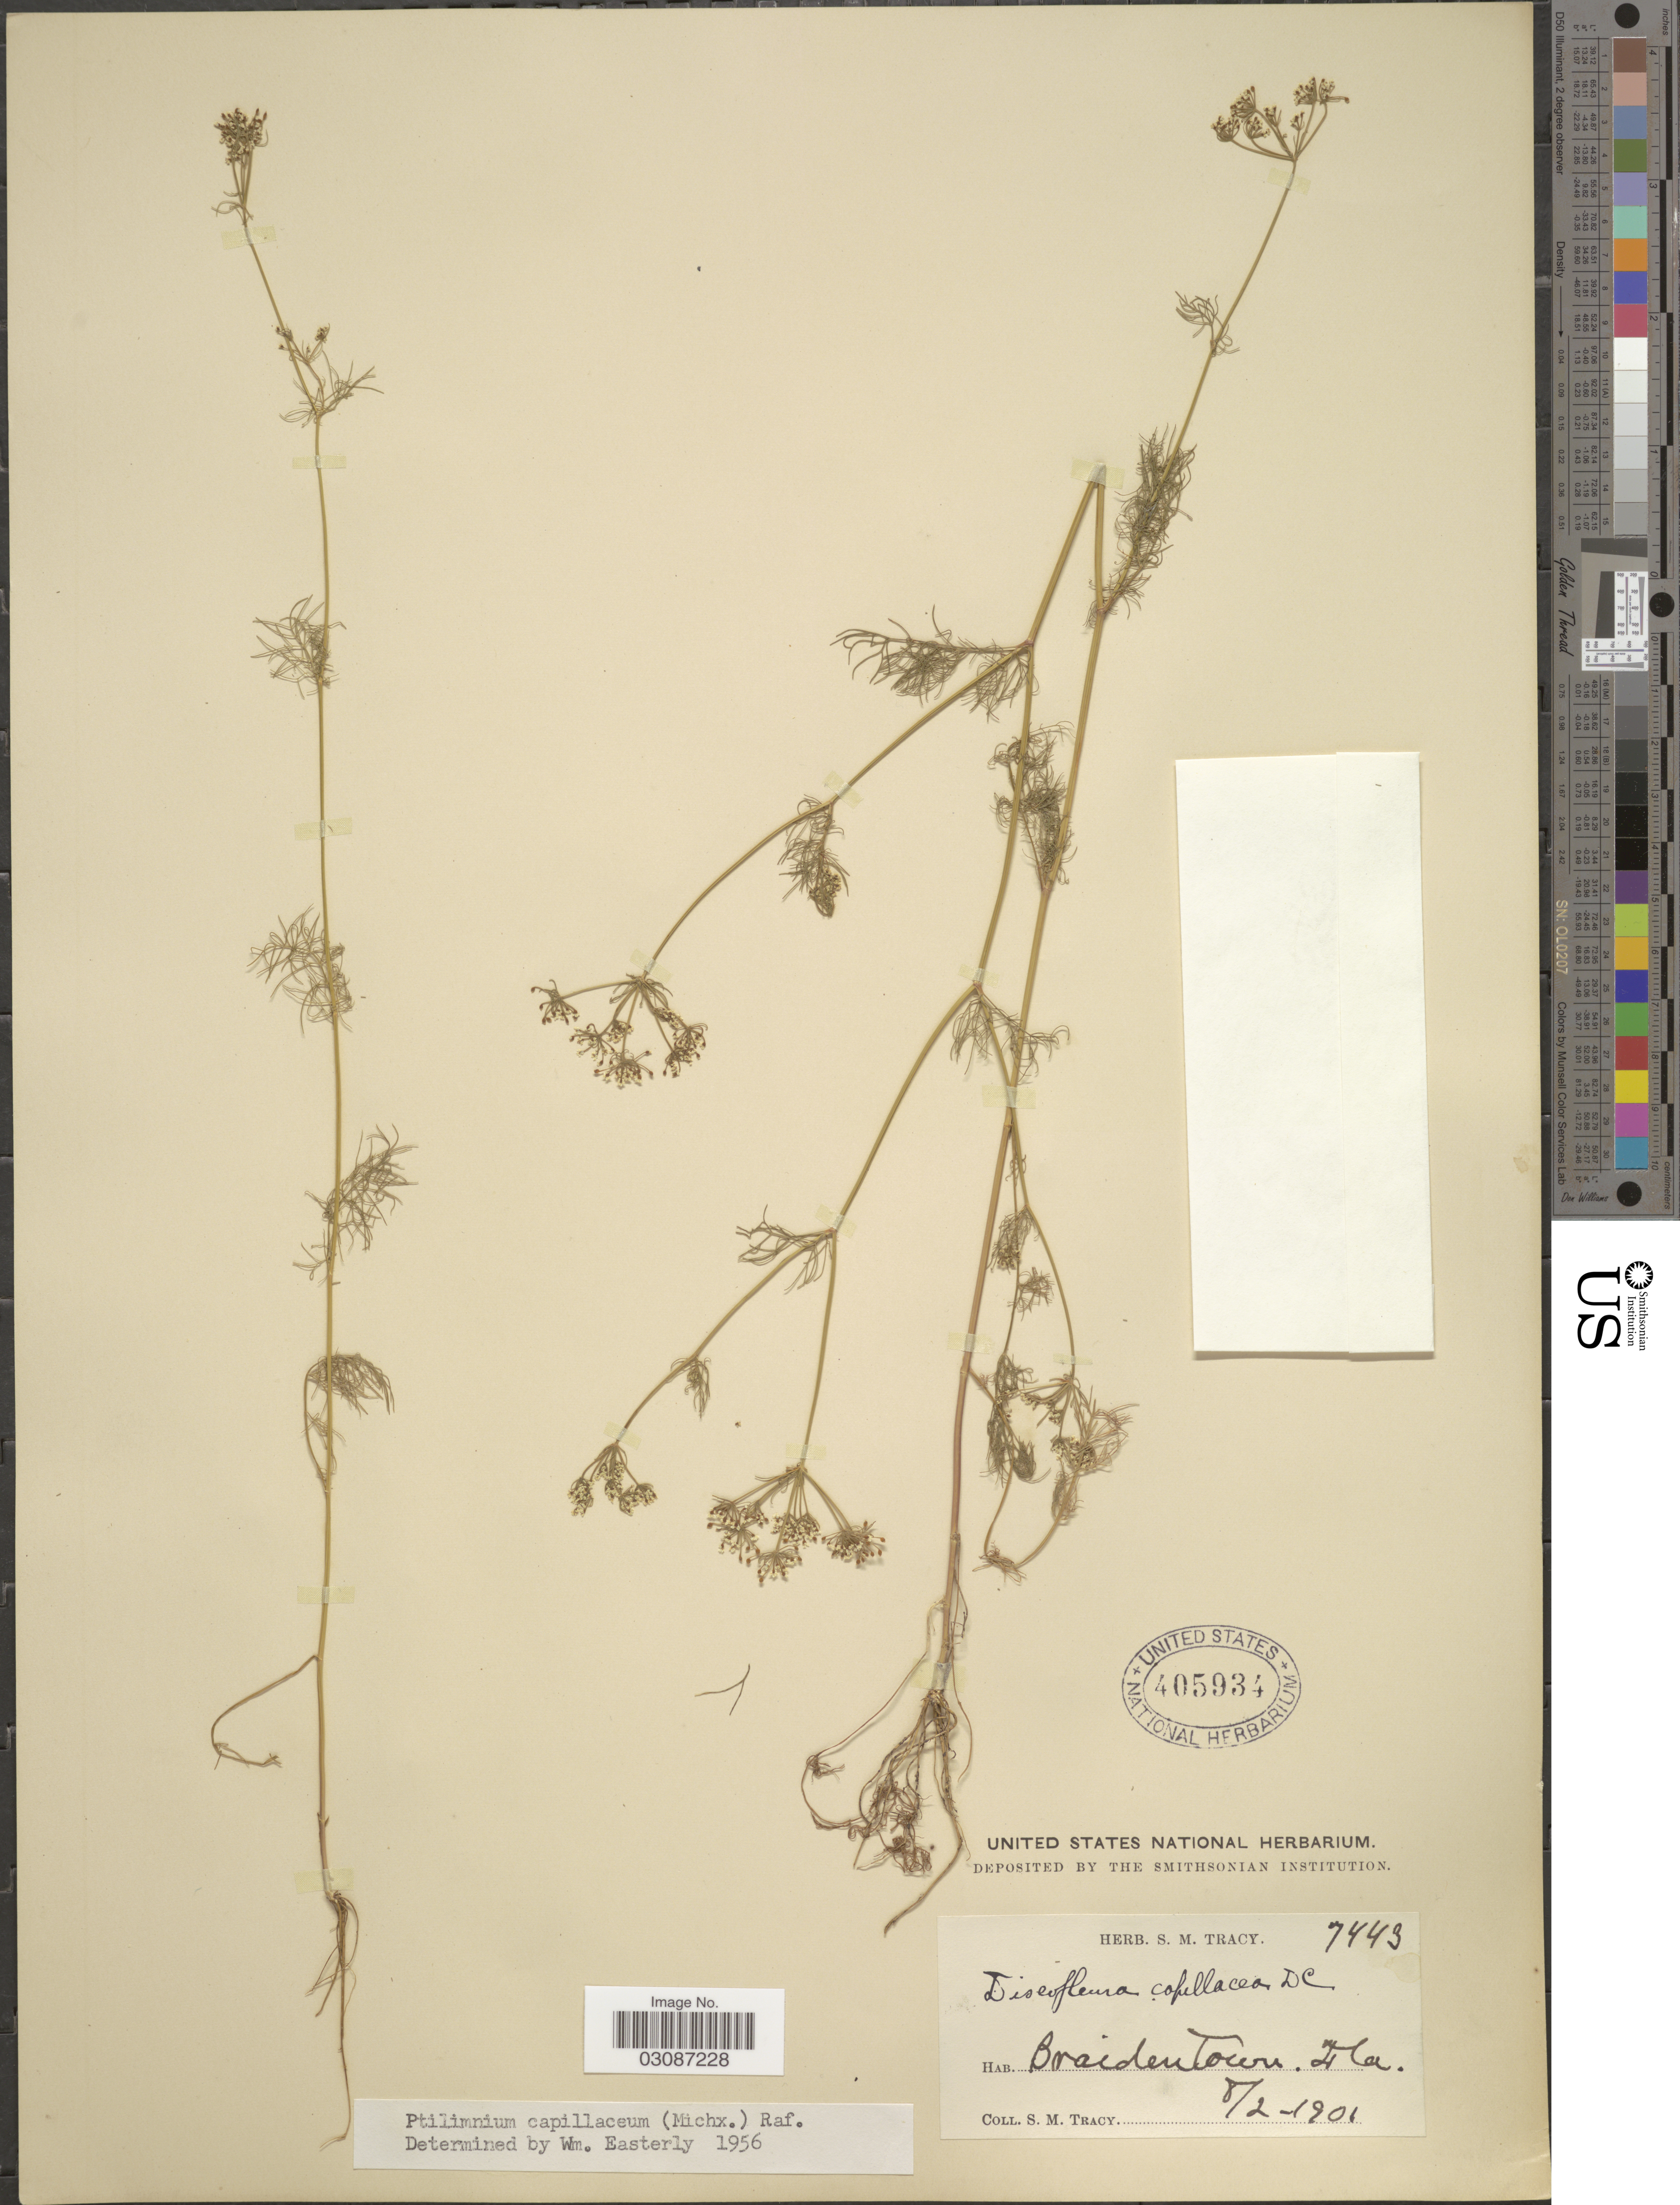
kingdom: Plantae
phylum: Tracheophyta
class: Magnoliopsida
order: Apiales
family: Apiaceae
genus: Ptilimnium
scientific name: Ptilimnium capillaceum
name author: (Michx.) Raf.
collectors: S. M. Tracy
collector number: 7443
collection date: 1901-08-02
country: United States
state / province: Florida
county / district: Manatee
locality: Braidentown.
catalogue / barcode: US 405934